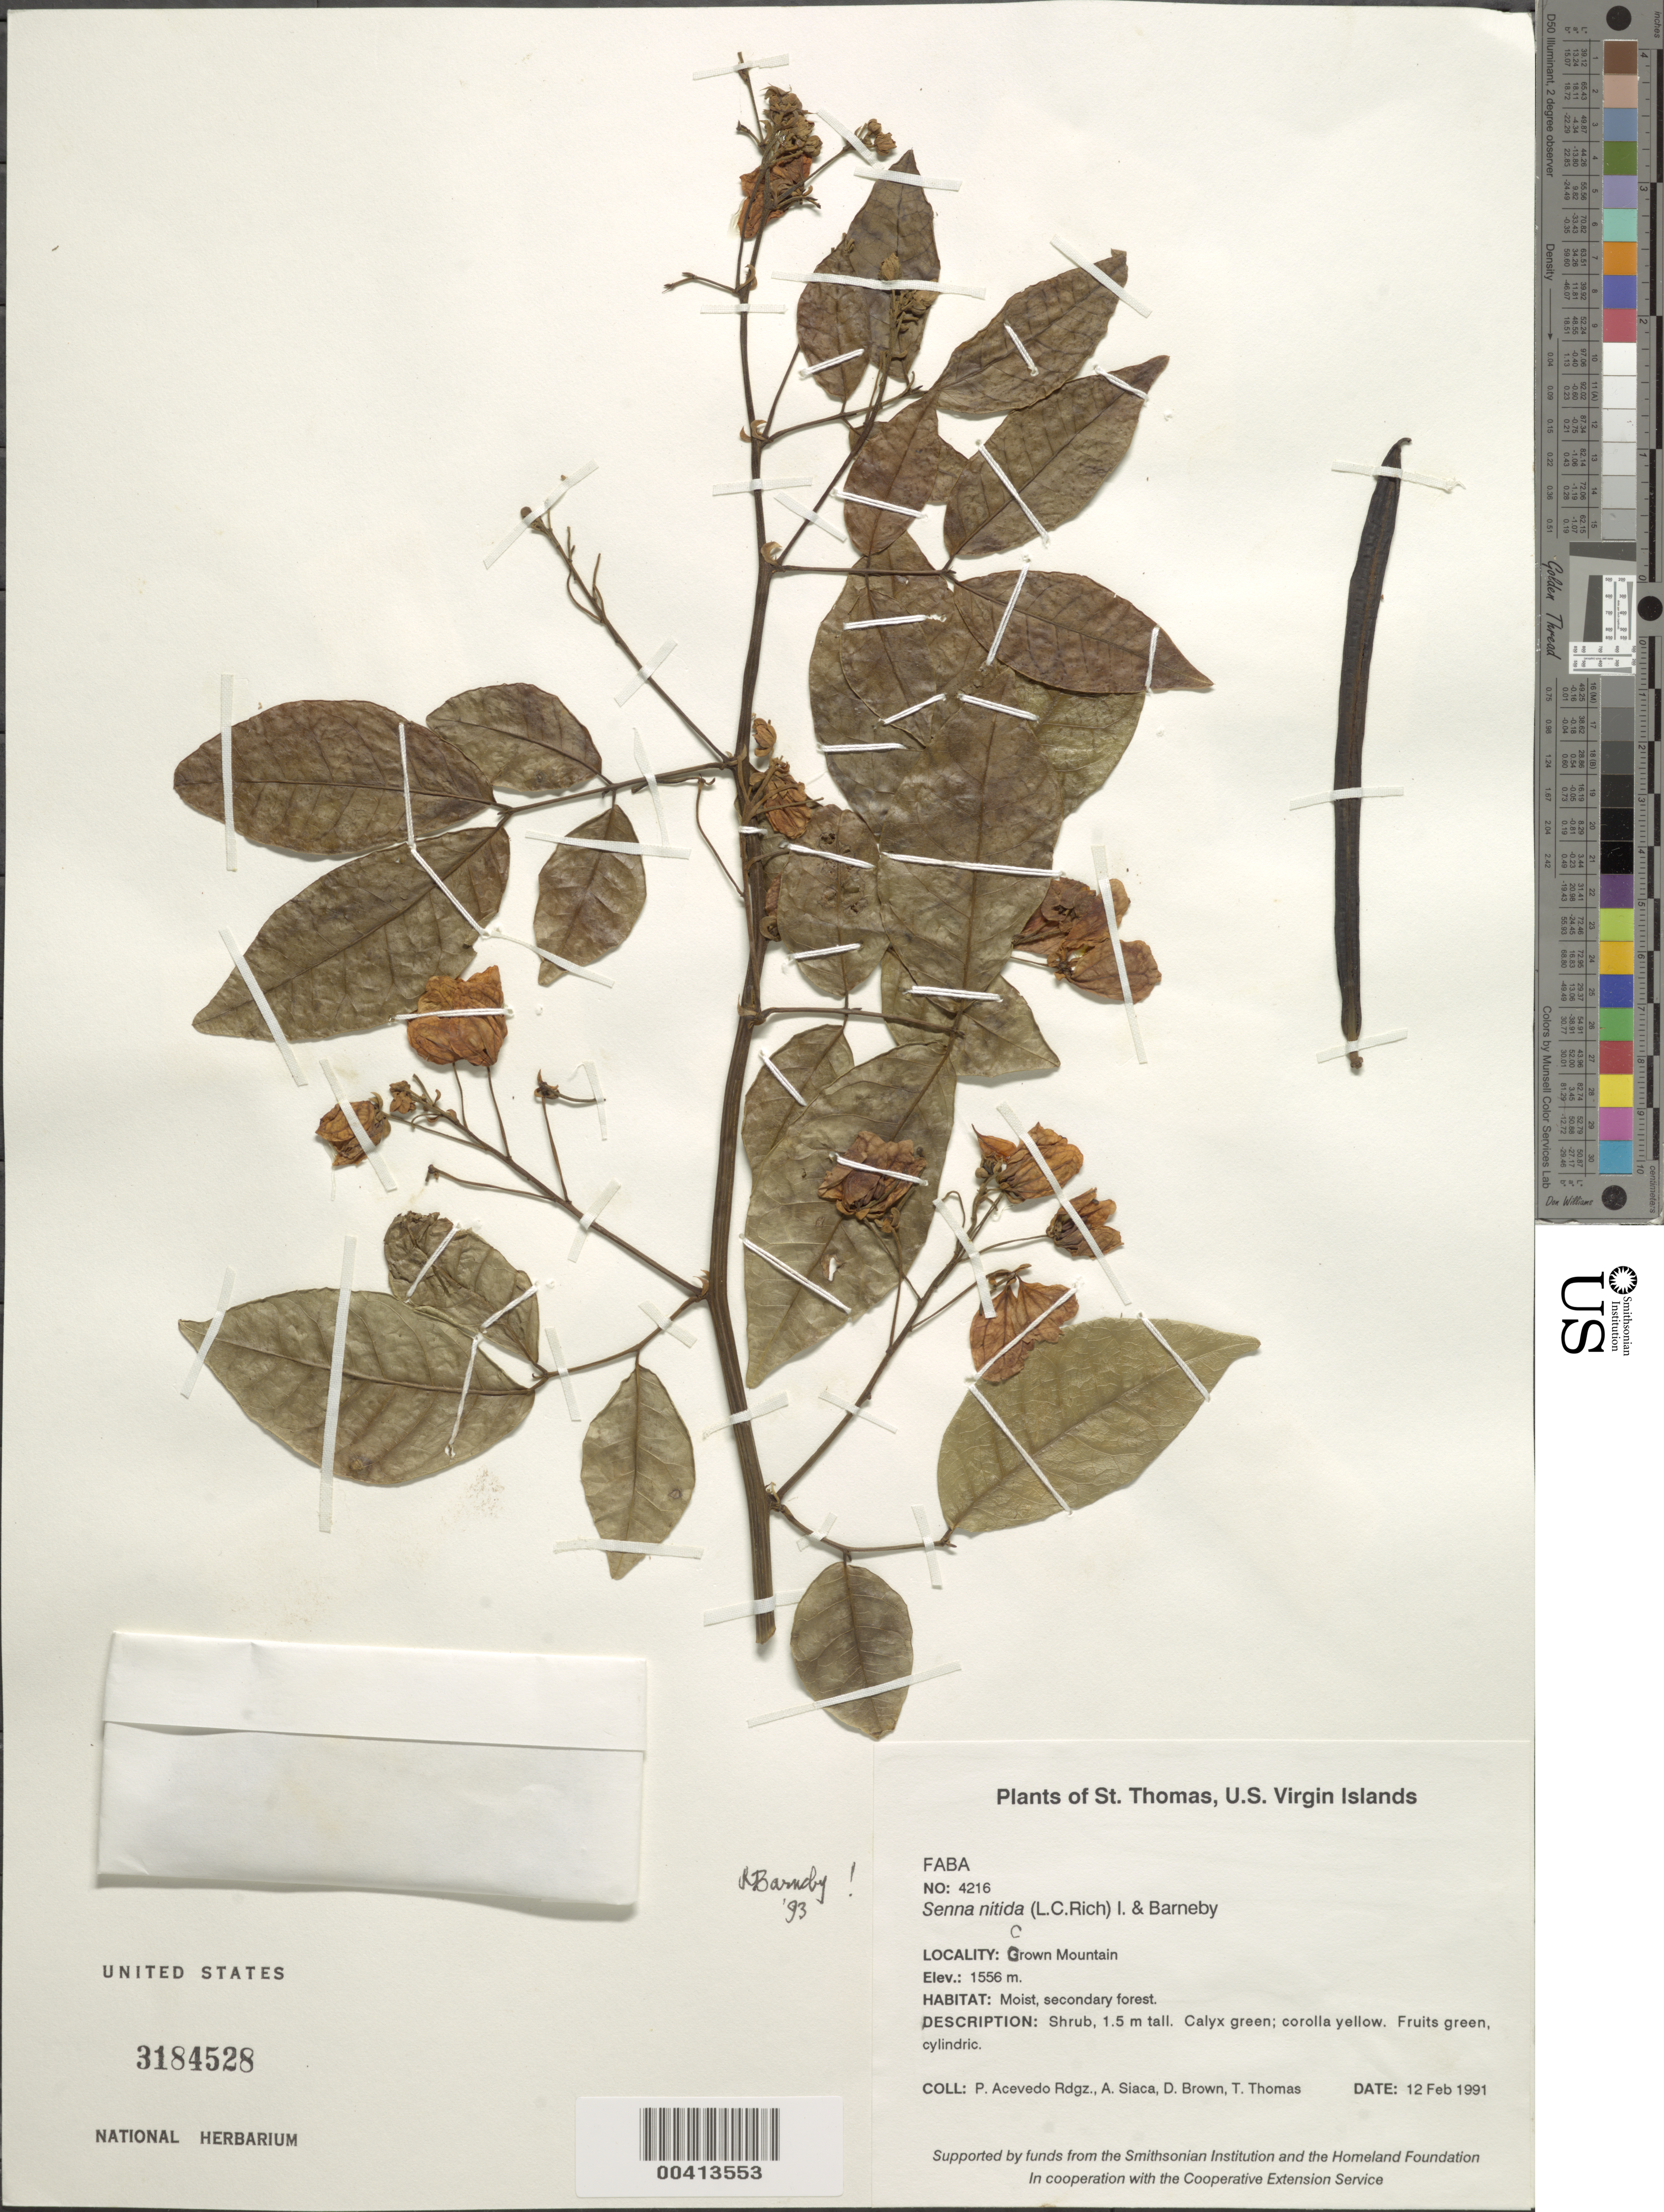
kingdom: Plantae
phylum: Tracheophyta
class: Magnoliopsida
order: Fabales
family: Fabaceae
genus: Senna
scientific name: Senna nitida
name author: (Rich.) H.S. Irwin & Barneby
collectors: P. Acevedo-Rodr., A. Siaca, D. Brown & -- Thomas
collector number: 4216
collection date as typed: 12 Feb 1991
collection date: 1991-02-12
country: U.S. Virgin Islands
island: St. Thomas Island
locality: Grown mountain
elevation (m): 1556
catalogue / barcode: US 3184528